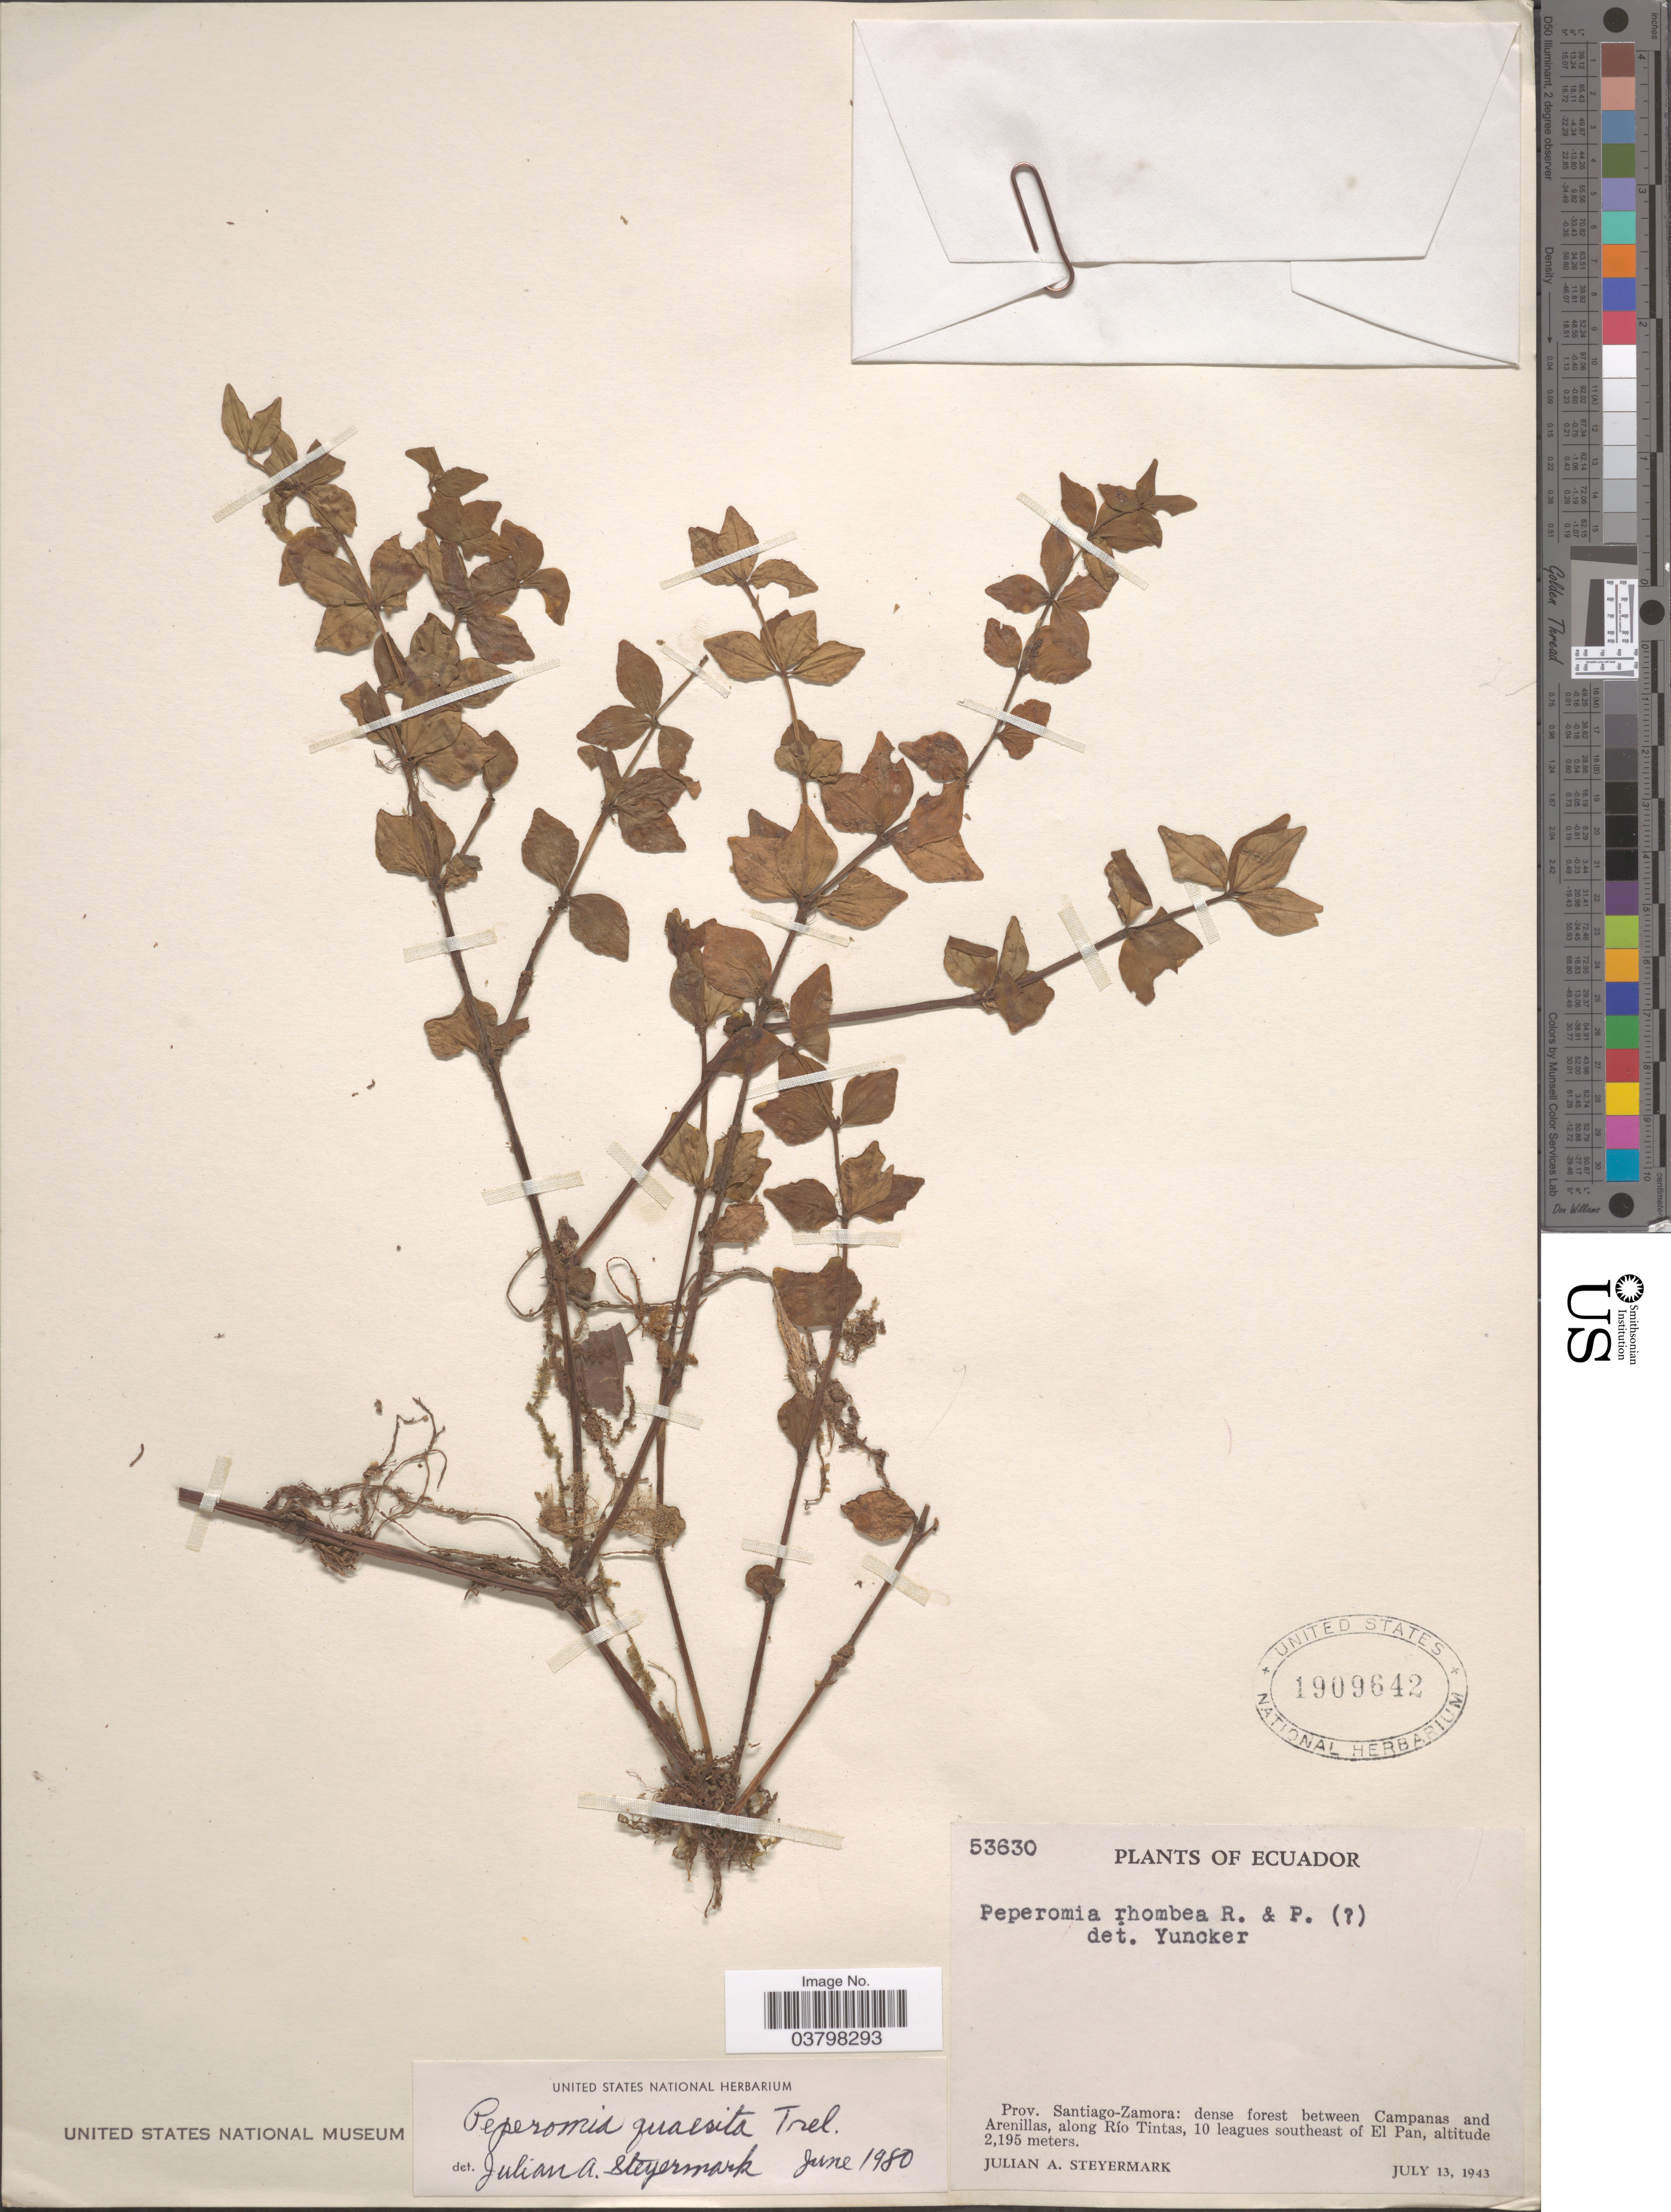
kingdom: Plantae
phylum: Tracheophyta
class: Magnoliopsida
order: Piperales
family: Piperaceae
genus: Peperomia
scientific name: Peperomia quaesita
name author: Trel. in J.F. Macbr.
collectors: J. Steyermark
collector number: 53630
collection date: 1943-07-13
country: Ecuador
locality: Prov. Santiago-Zamora: dense forest between Campanas and Arenillas, along Río Tintas, 10 leagues southeast of El Pan.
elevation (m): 2195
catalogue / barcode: US 1909642